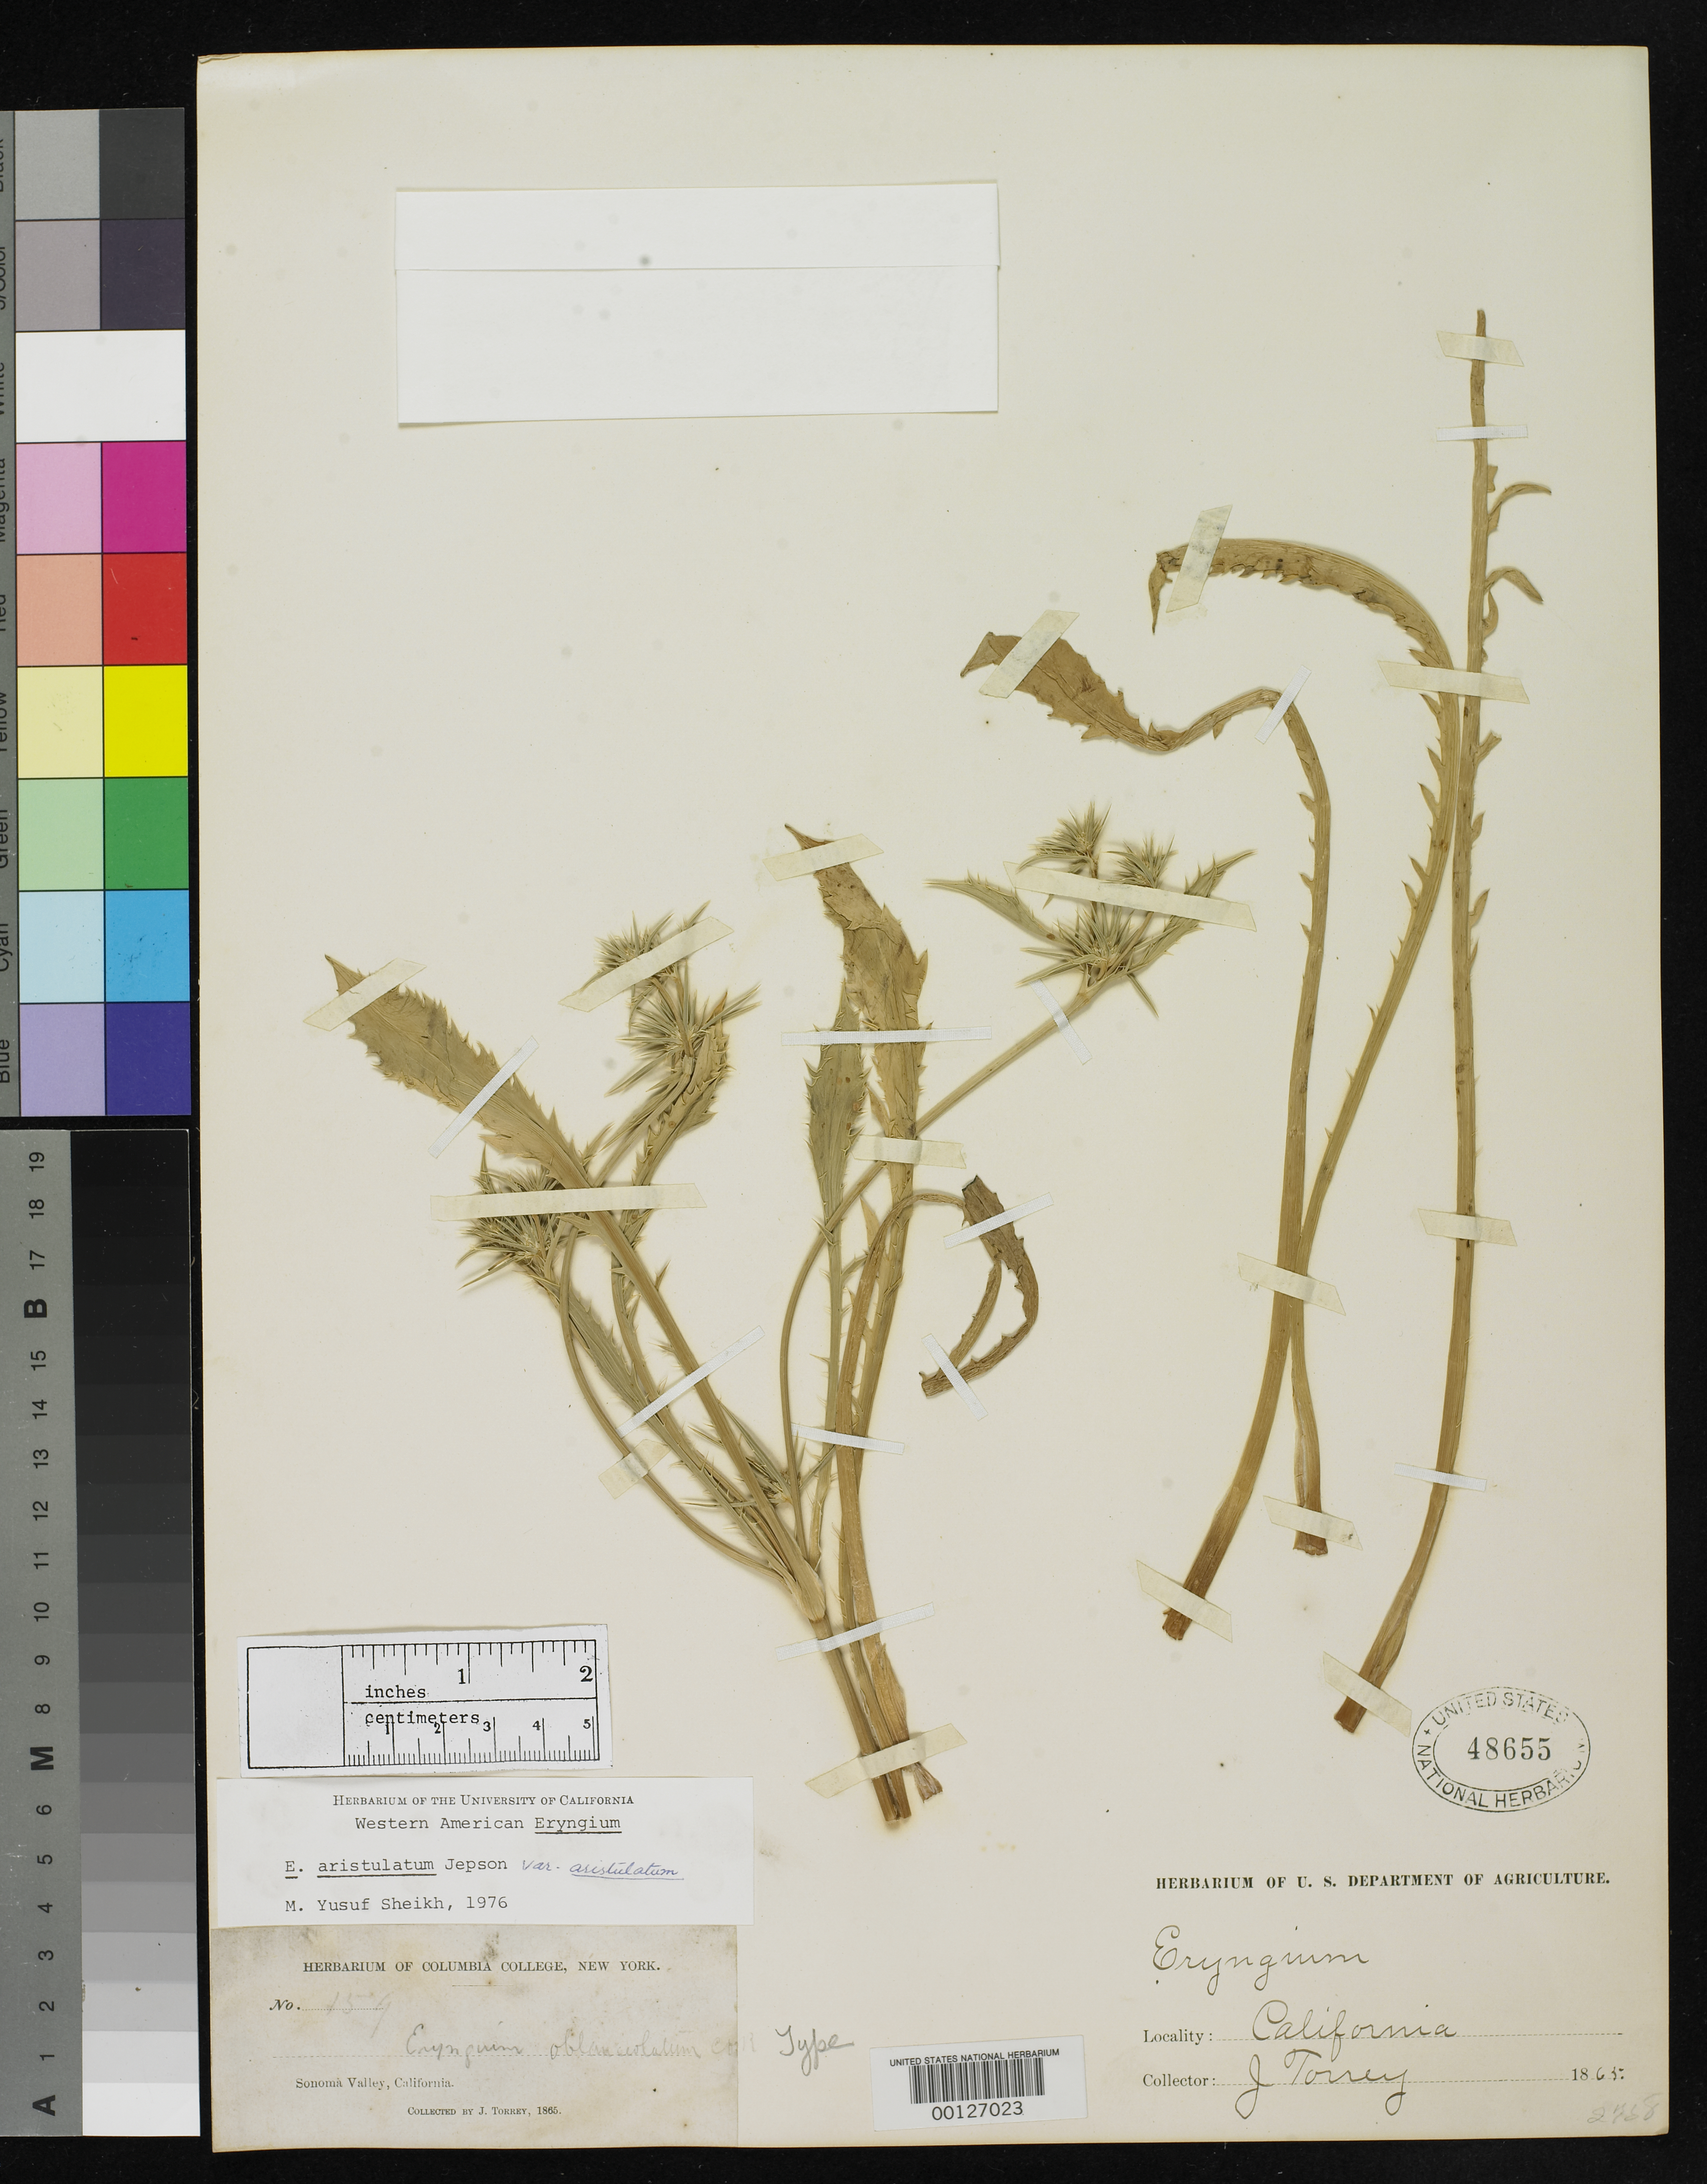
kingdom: Plantae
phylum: Tracheophyta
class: Magnoliopsida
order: Apiales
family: Apiaceae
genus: Eryngium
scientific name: Eryngium oblanceolatum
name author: J.M. Coult. & Rose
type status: Type Collection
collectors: J. Torrey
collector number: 159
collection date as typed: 1865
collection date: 1865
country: United States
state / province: California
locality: Sonoma Valley.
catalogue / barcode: US 48655